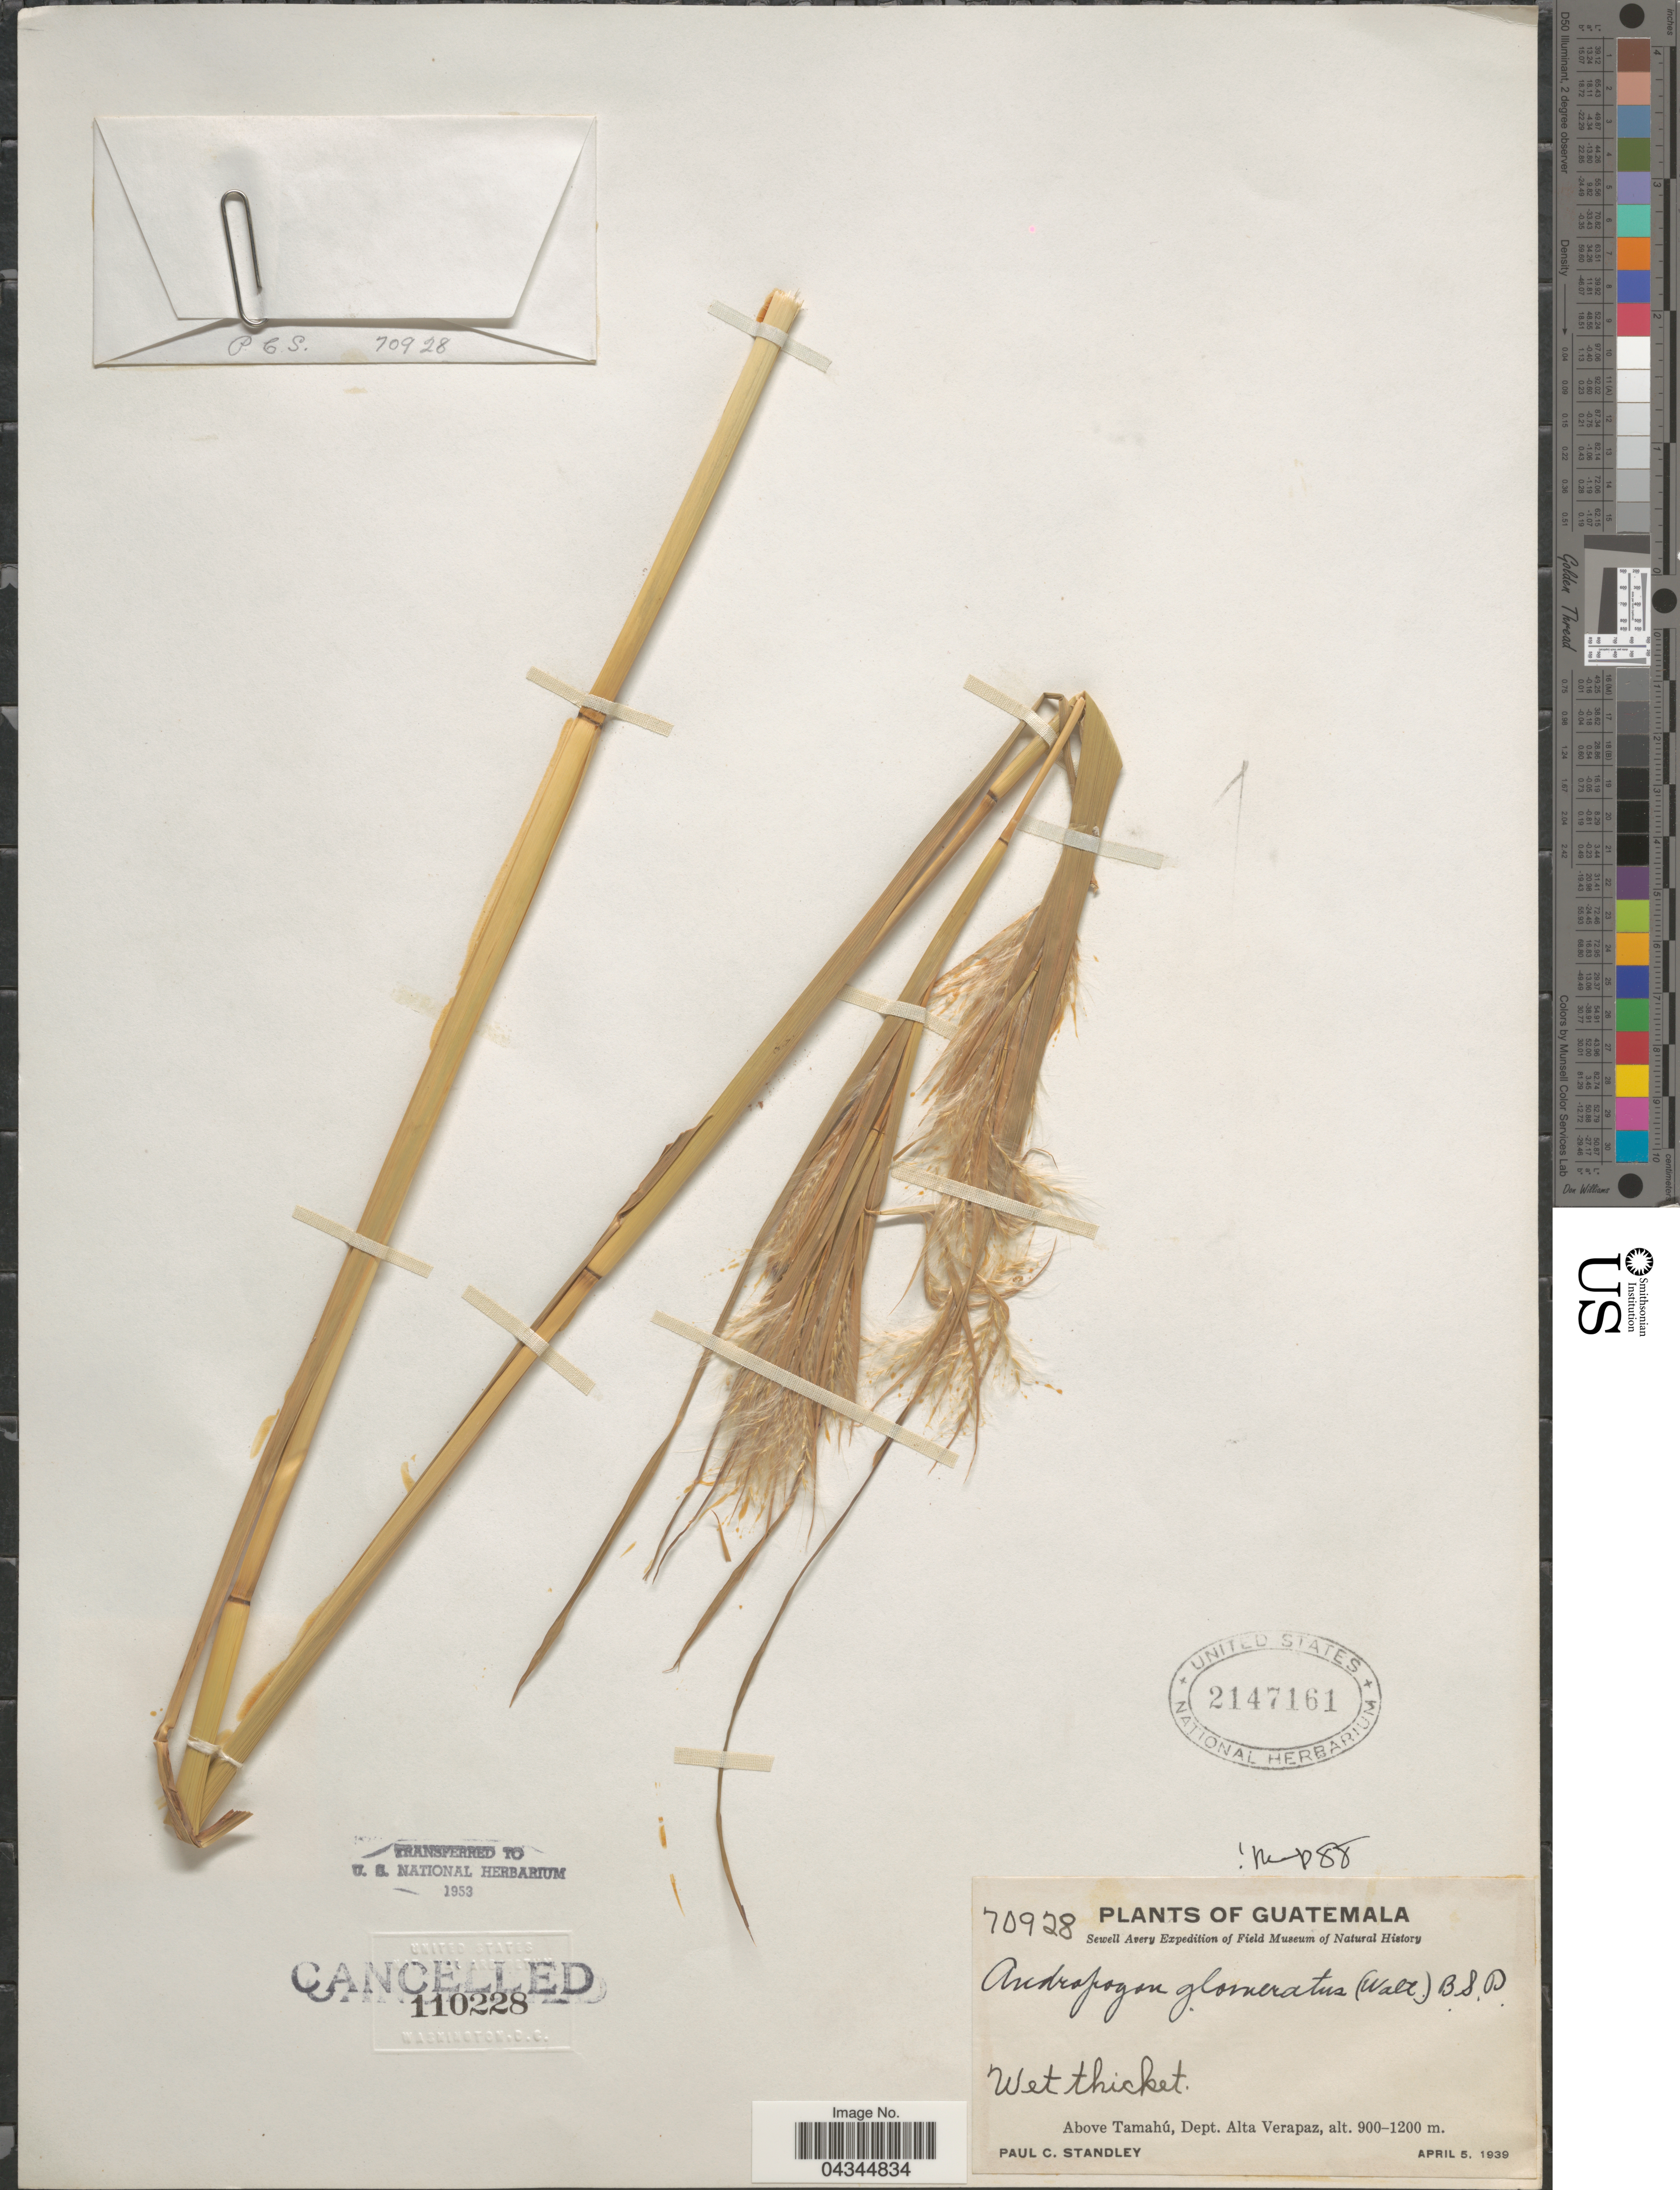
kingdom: Plantae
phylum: Tracheophyta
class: Liliopsida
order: Poales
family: Poaceae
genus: Andropogon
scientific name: Andropogon glomeratus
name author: (Walter) Britton et al.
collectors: P. C. Standley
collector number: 70928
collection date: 1939-04-05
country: Guatemala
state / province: Alta Verapaz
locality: Sewell Avery Expedition. Above Tamahú, Dept. Alta Verapaz.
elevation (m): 900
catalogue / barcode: US 2147161